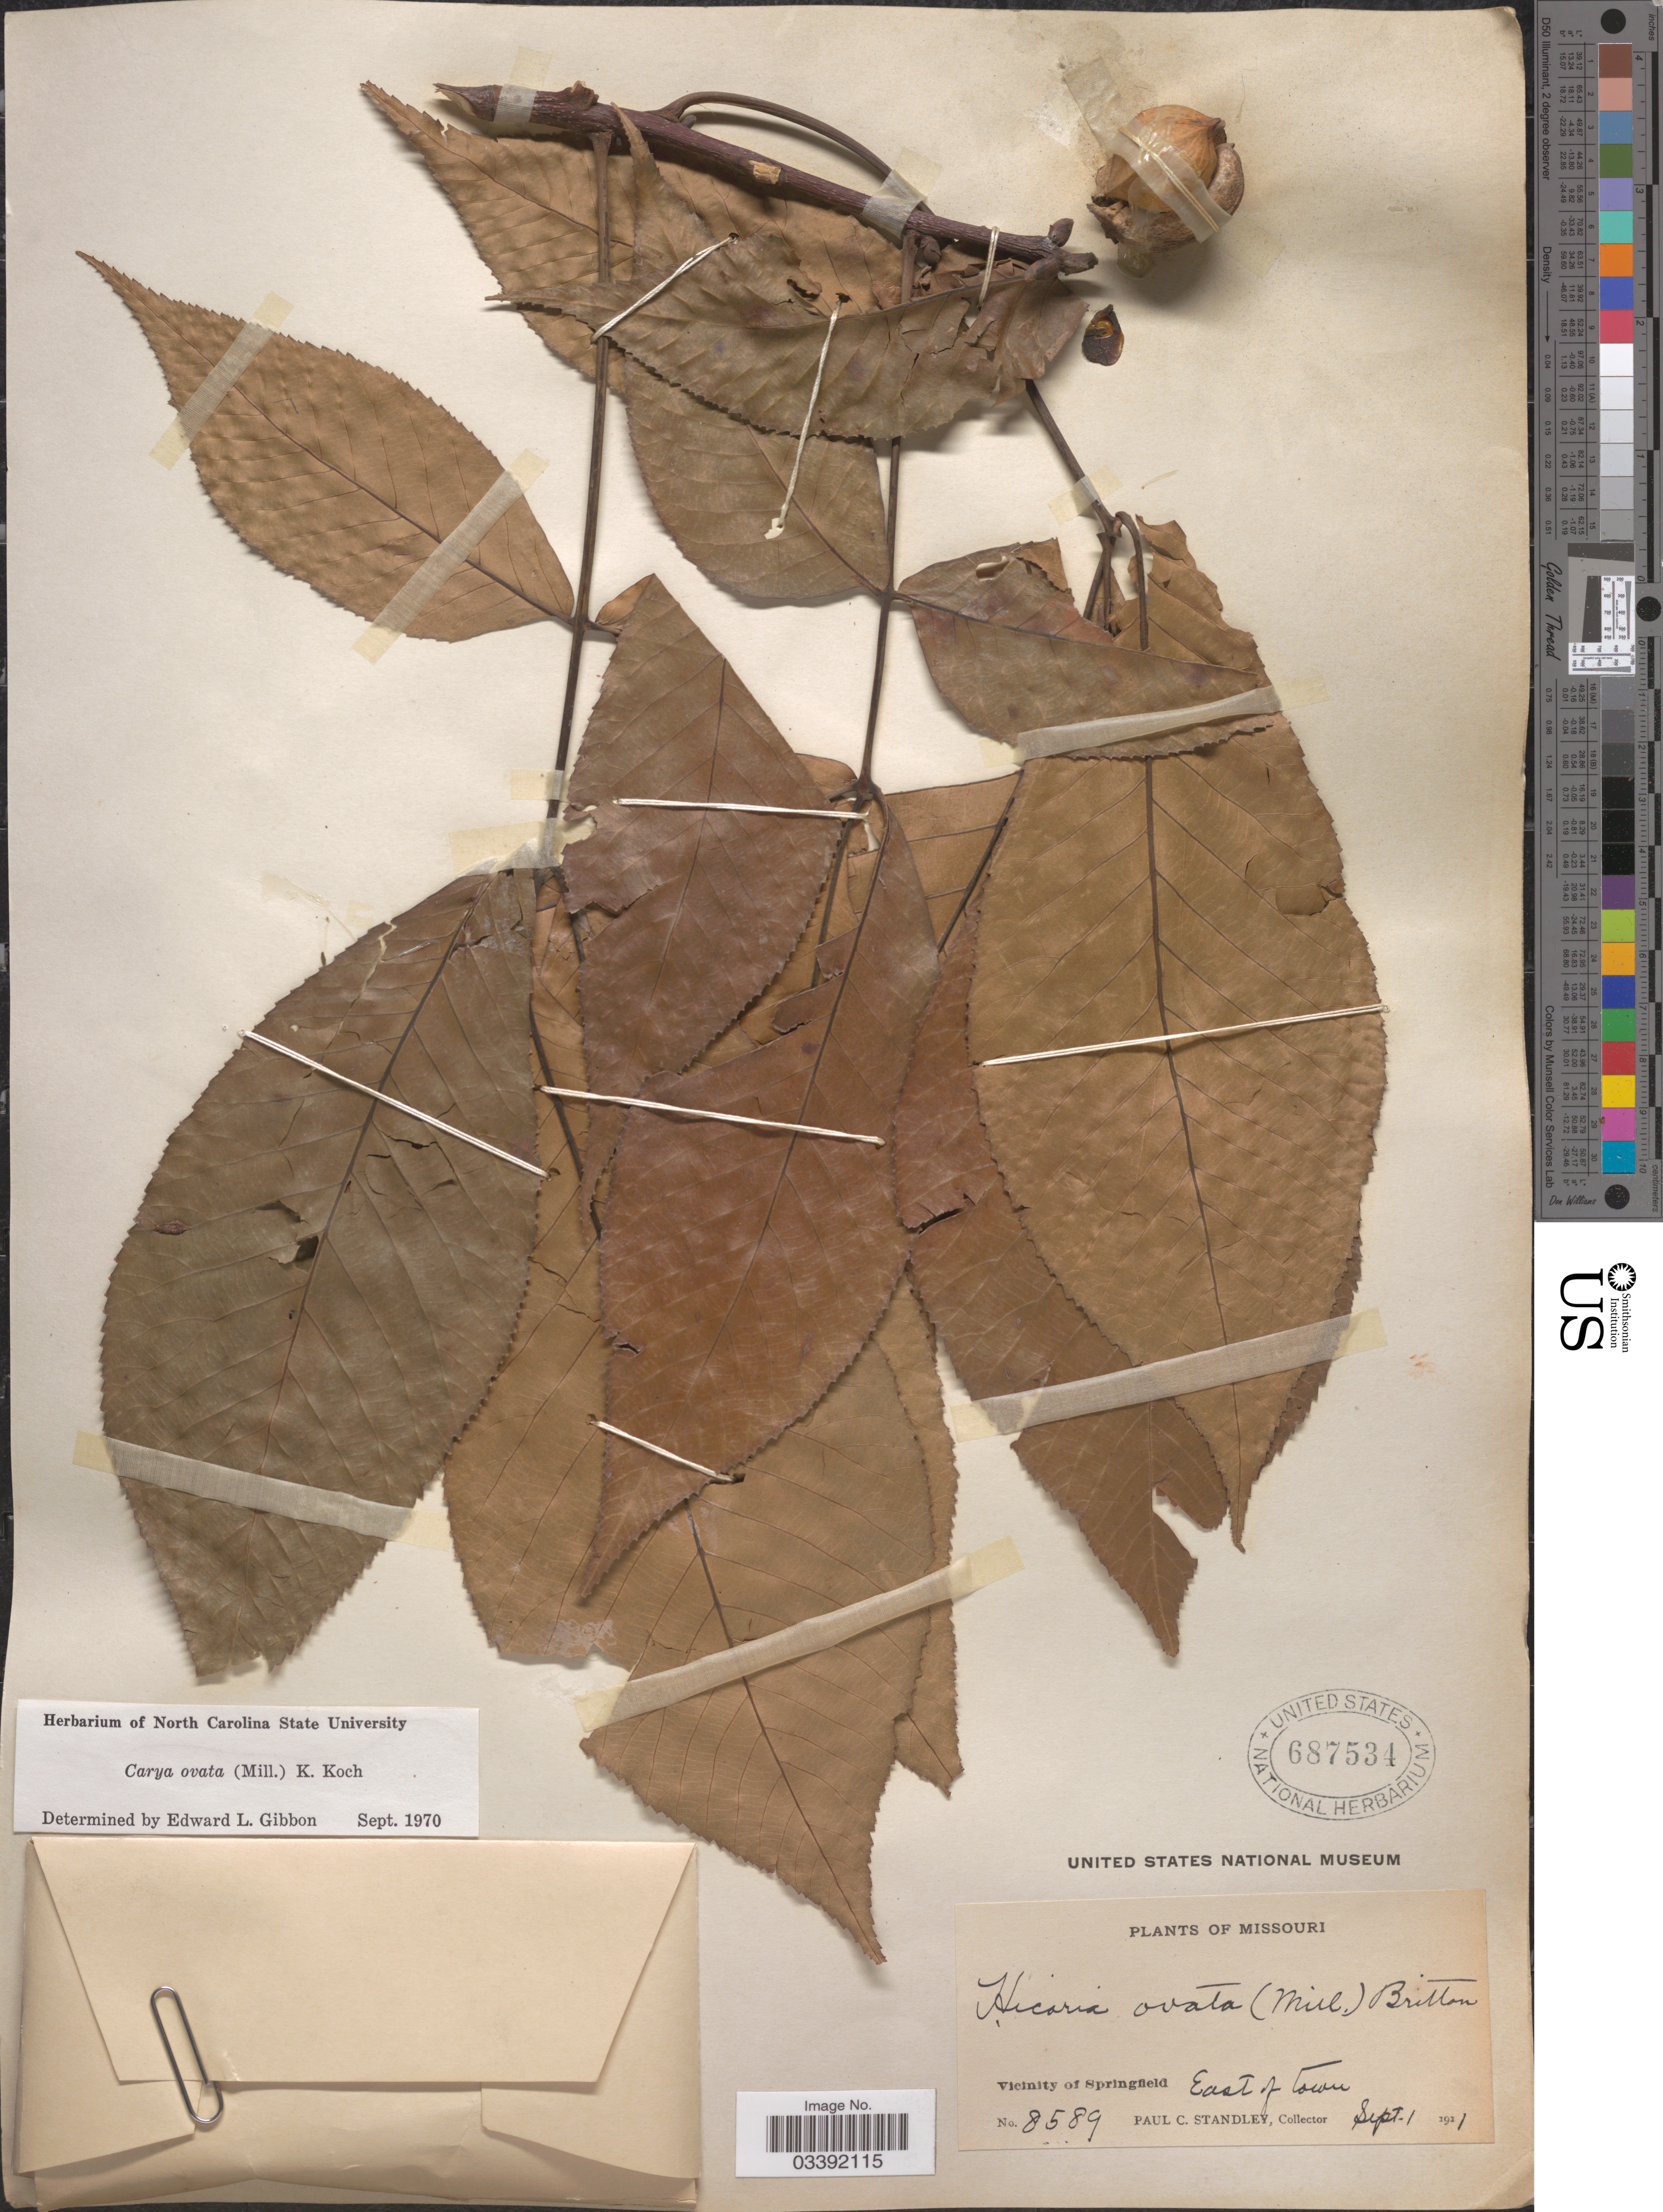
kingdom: Plantae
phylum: Tracheophyta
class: Magnoliopsida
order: Fagales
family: Juglandaceae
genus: Carya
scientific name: Carya ovata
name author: (Mill.) K. Koch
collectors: P. C. Standley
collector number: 8589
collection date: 1911-09-01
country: United States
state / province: Missouri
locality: Vicinity of Springfield. East of town.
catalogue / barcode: US 687534